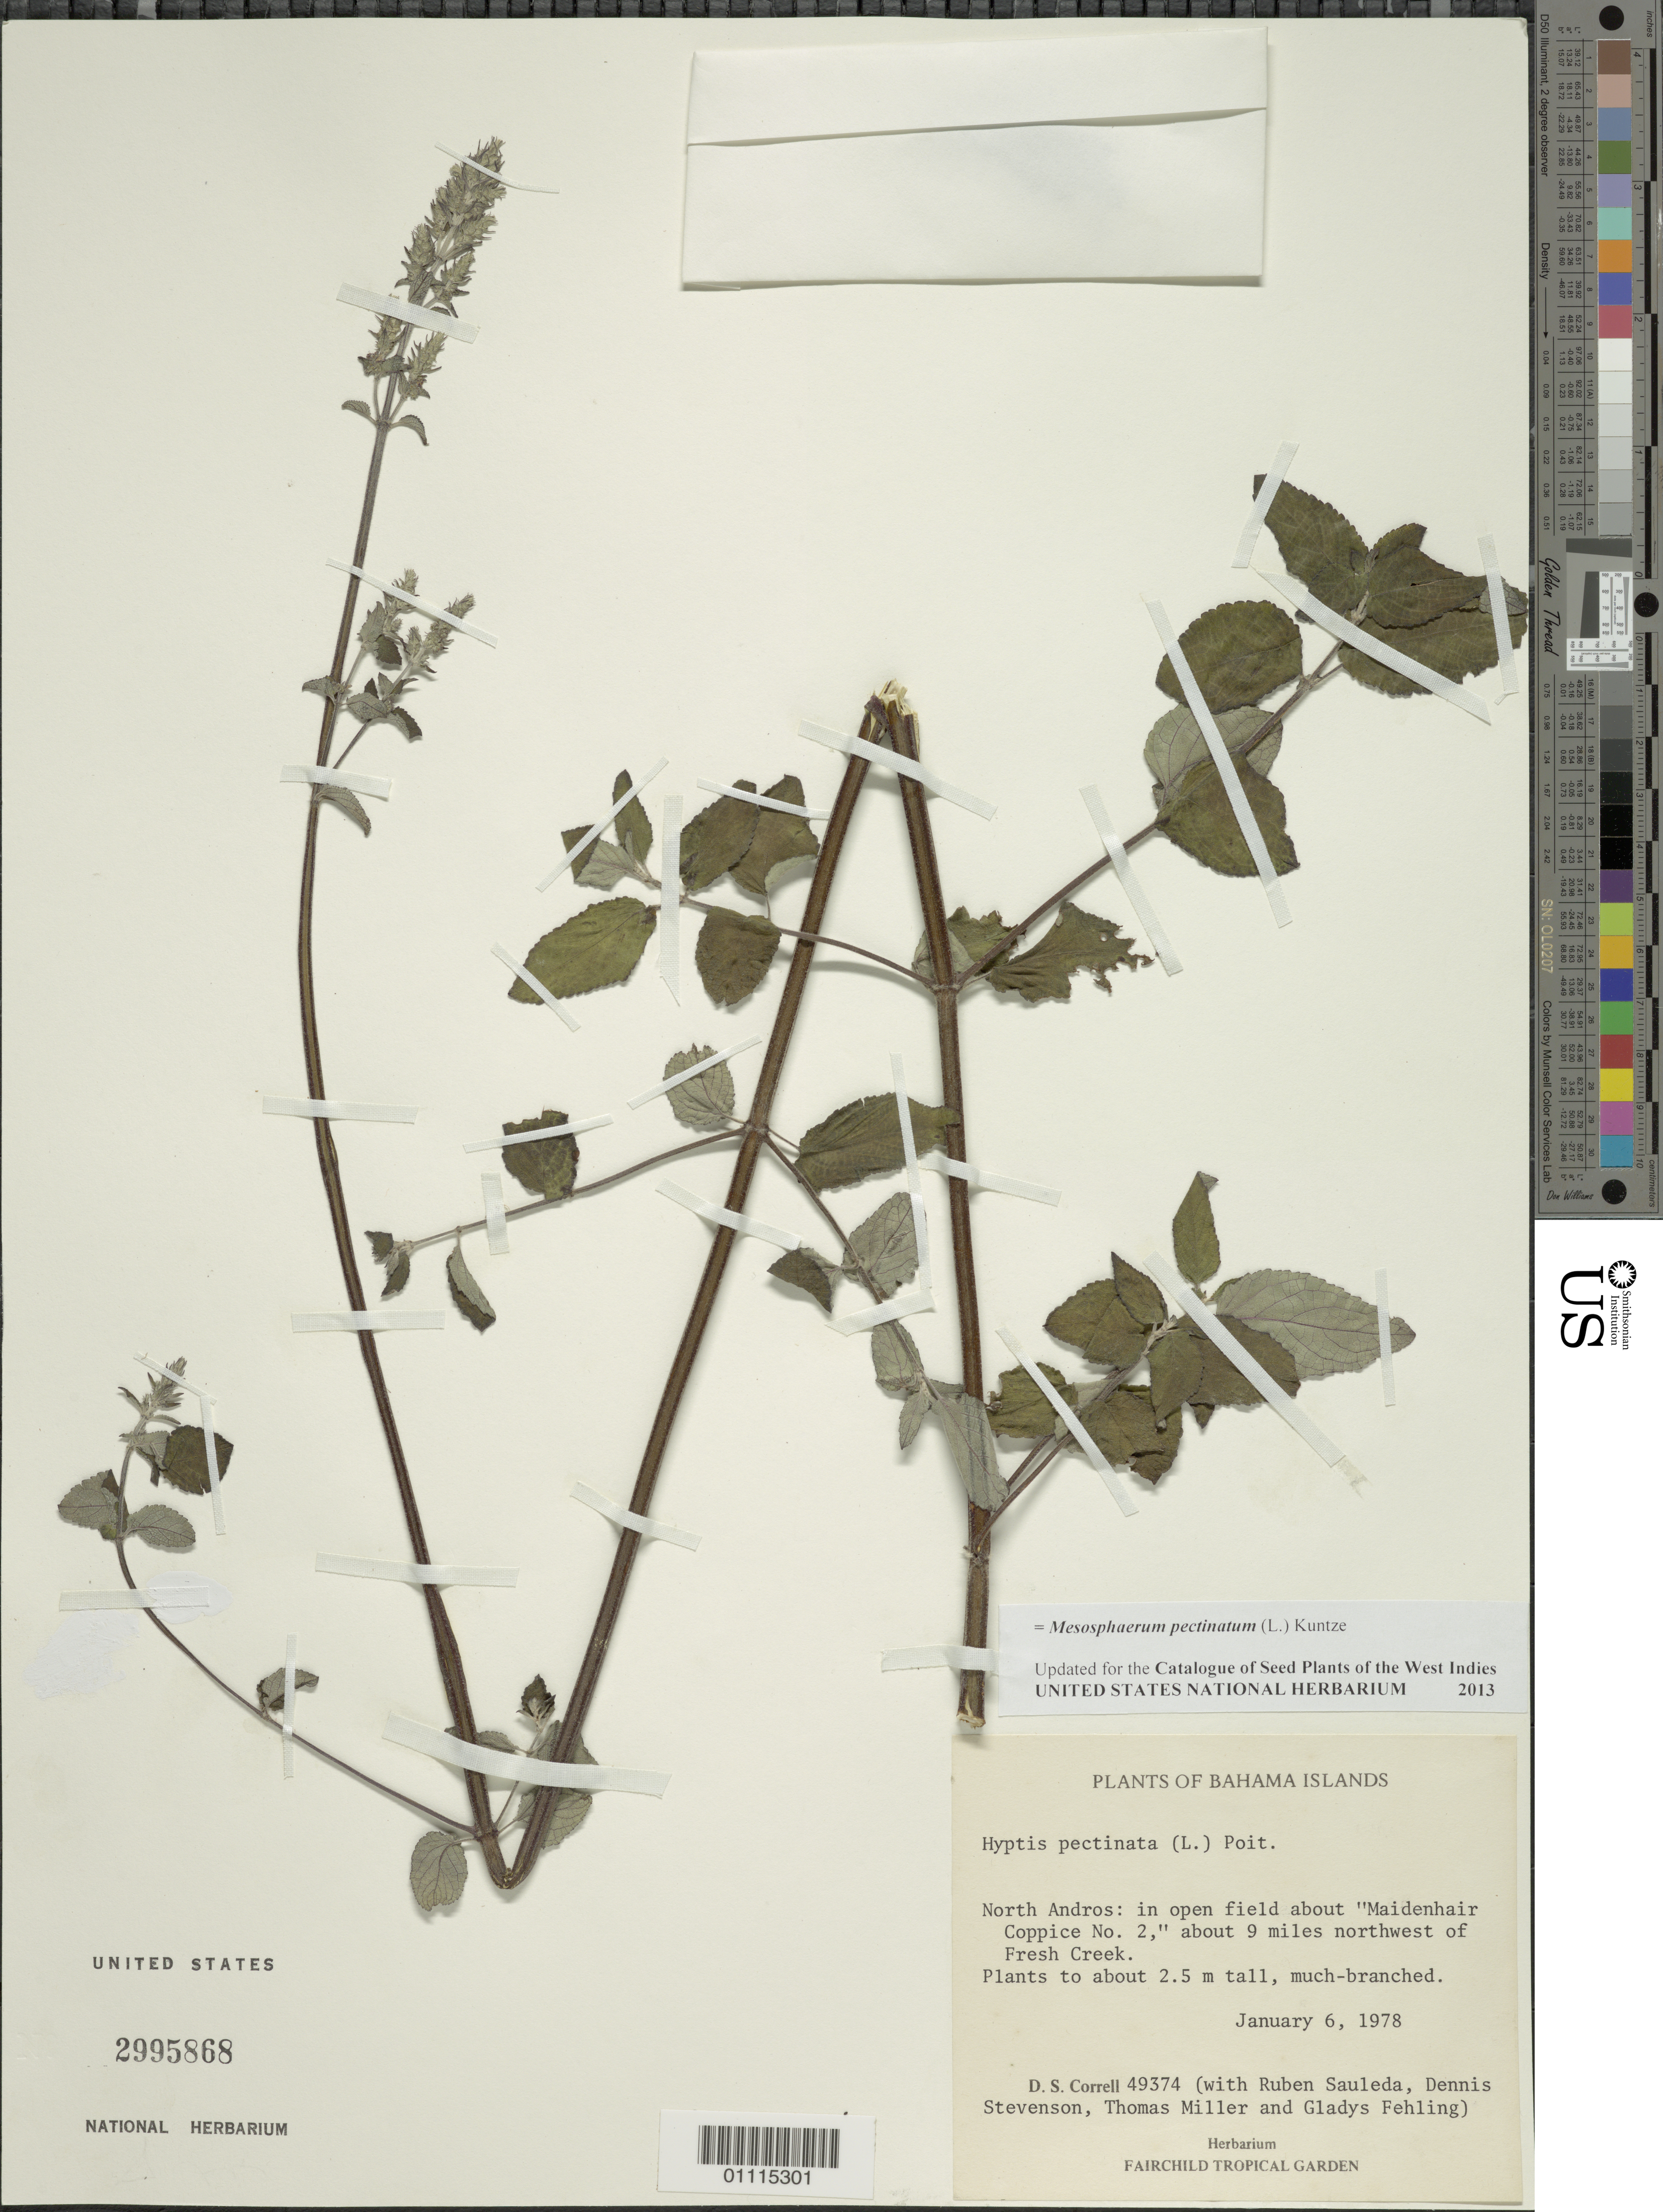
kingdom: Plantae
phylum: Tracheophyta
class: Magnoliopsida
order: Lamiales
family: Lamiaceae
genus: Mesosphaerum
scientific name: Mesosphaerum pectinatum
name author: (L.) Kuntze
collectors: D. S. Correll, R. Sauleda, D. Stevenson, T. Miller & G. Fehling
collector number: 49374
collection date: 1978-01-06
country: Bahamas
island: Andros I.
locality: North Andros. Fish Creek; "Maidenhair Coppice No. 2", about 9 miles NW of Fresh Creek.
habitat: In open field.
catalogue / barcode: US 2995868